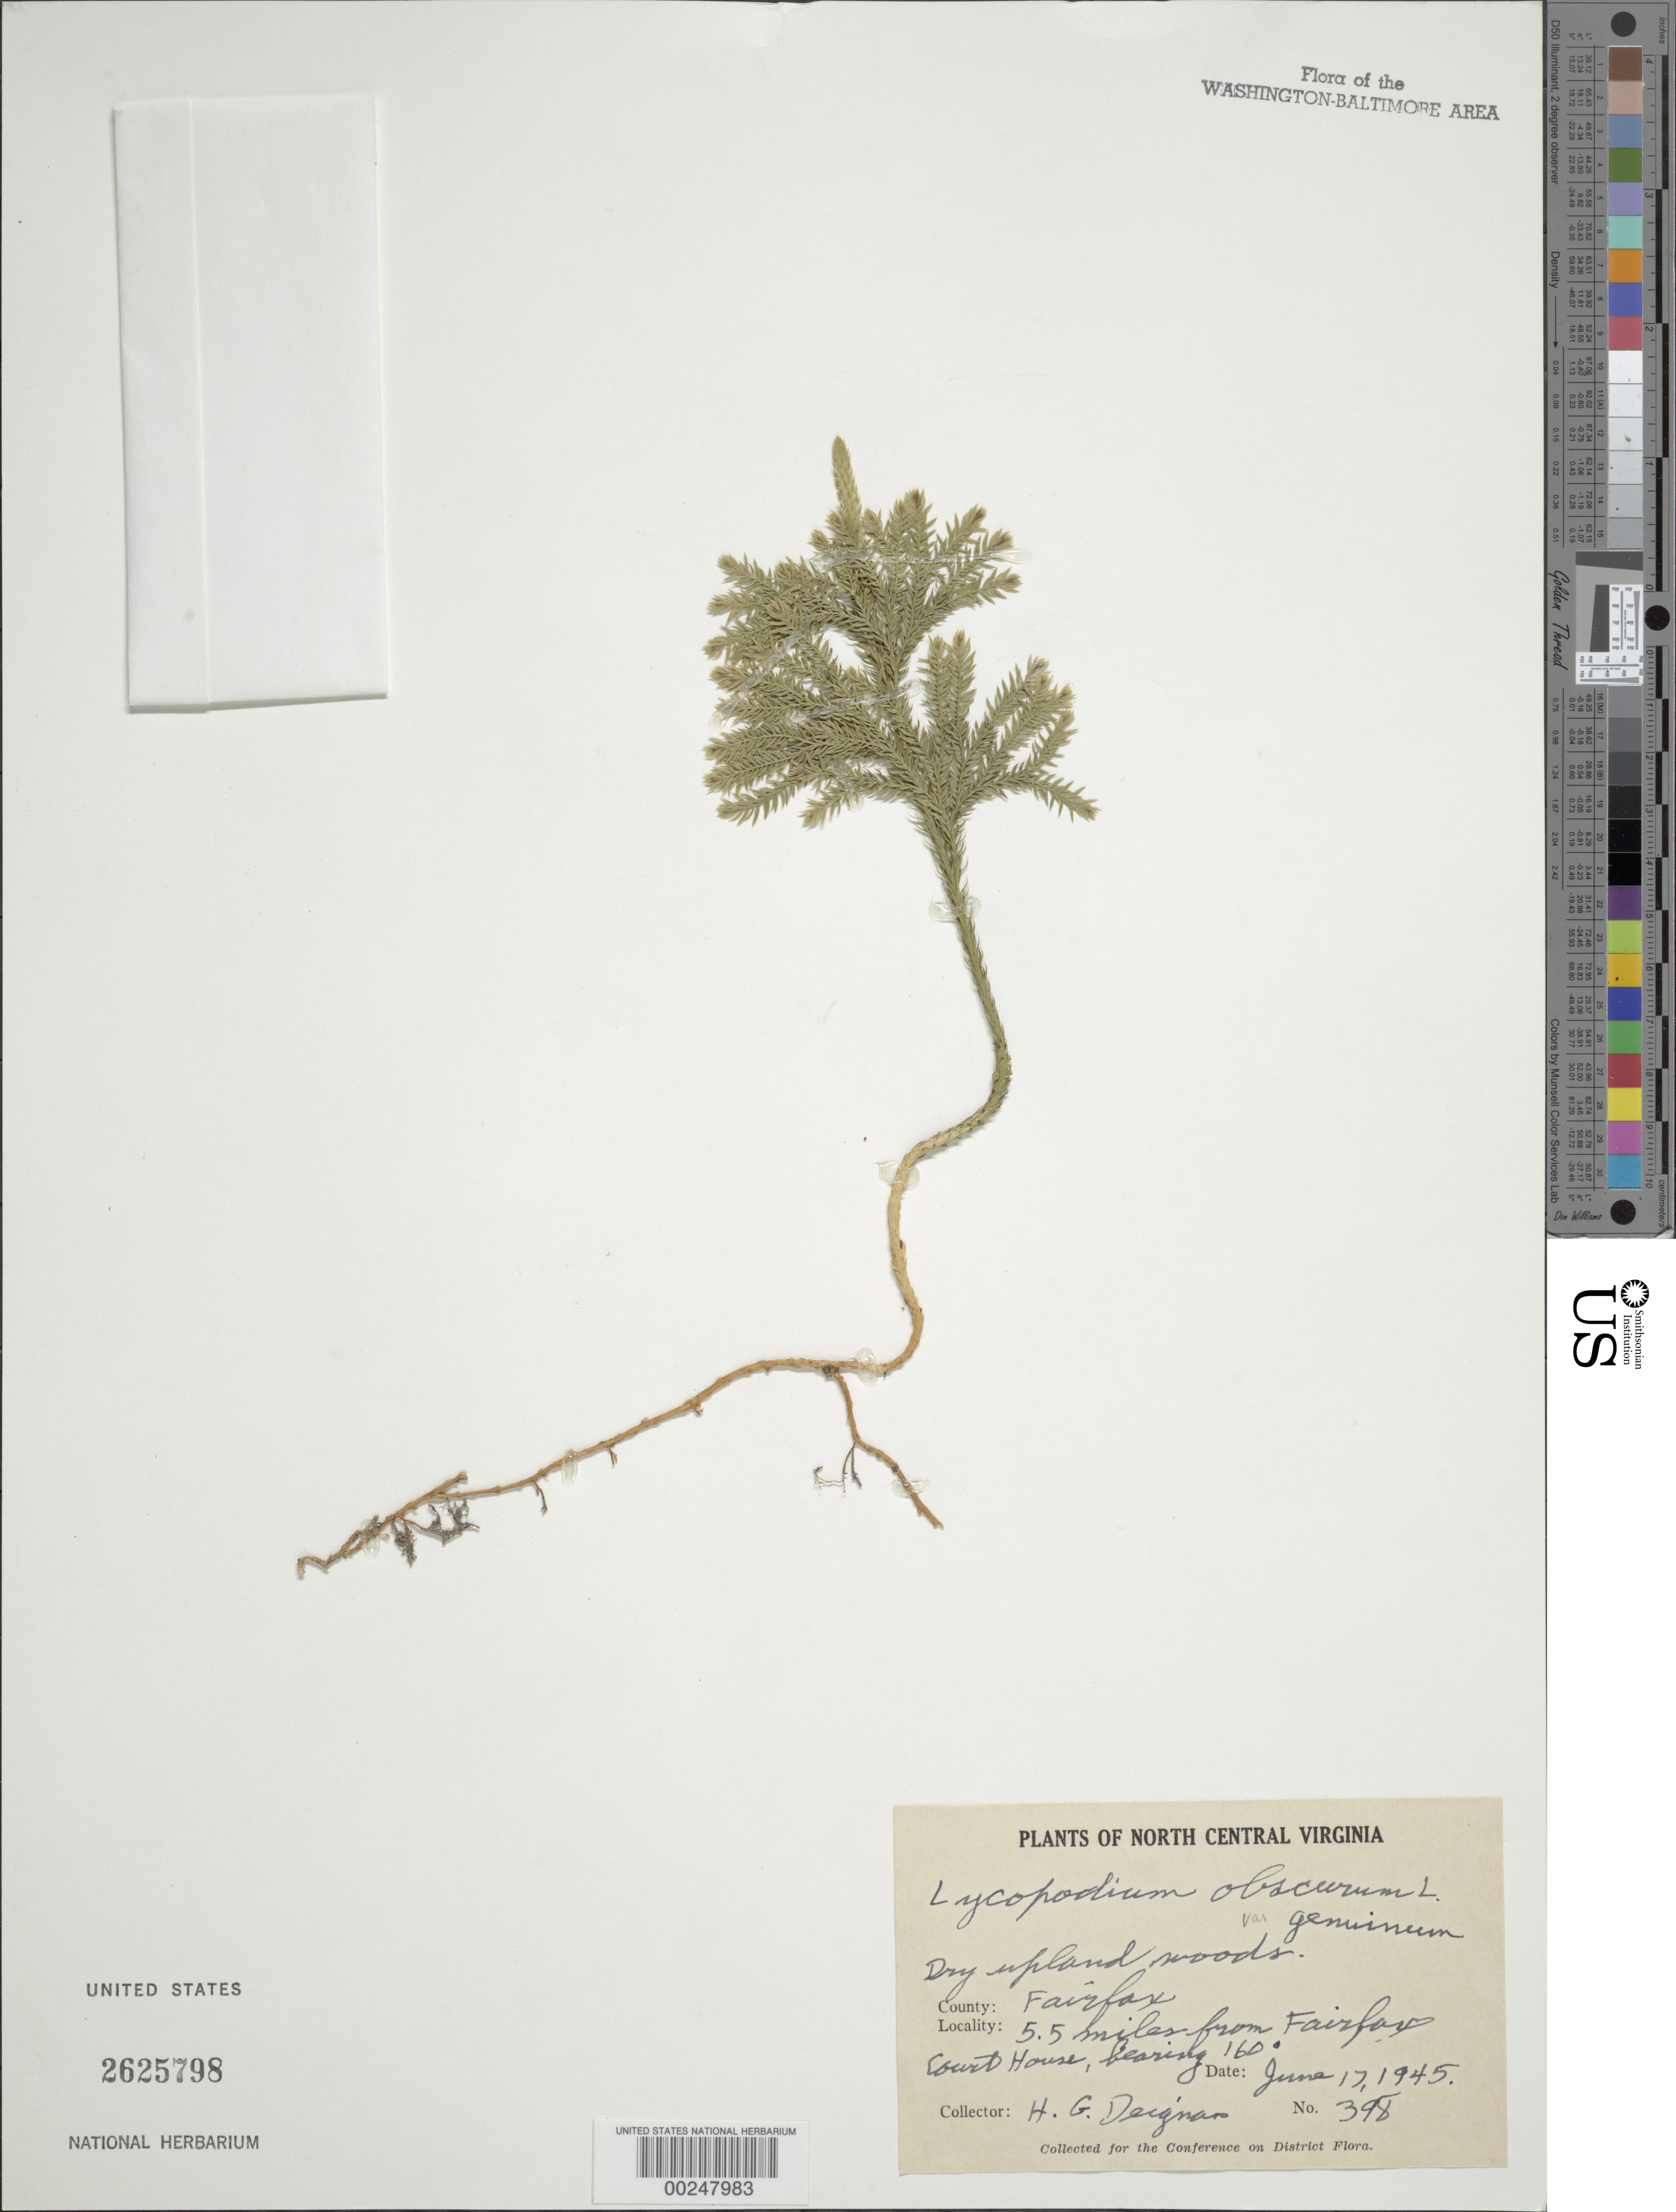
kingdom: Plantae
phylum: Tracheophyta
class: Lycopodiopsida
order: Lycopodiales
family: Lycopodiaceae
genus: Dendrolycopodium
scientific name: Dendrolycopodium obscurum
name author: (L.) A. Haines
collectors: H. Deignan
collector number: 398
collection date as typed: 17 Jun 1945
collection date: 1945-06-17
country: United States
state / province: Virginia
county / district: Fairfax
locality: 5.5 mi from Fairfax Courthouse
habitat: Dry upland woods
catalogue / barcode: US 2625798